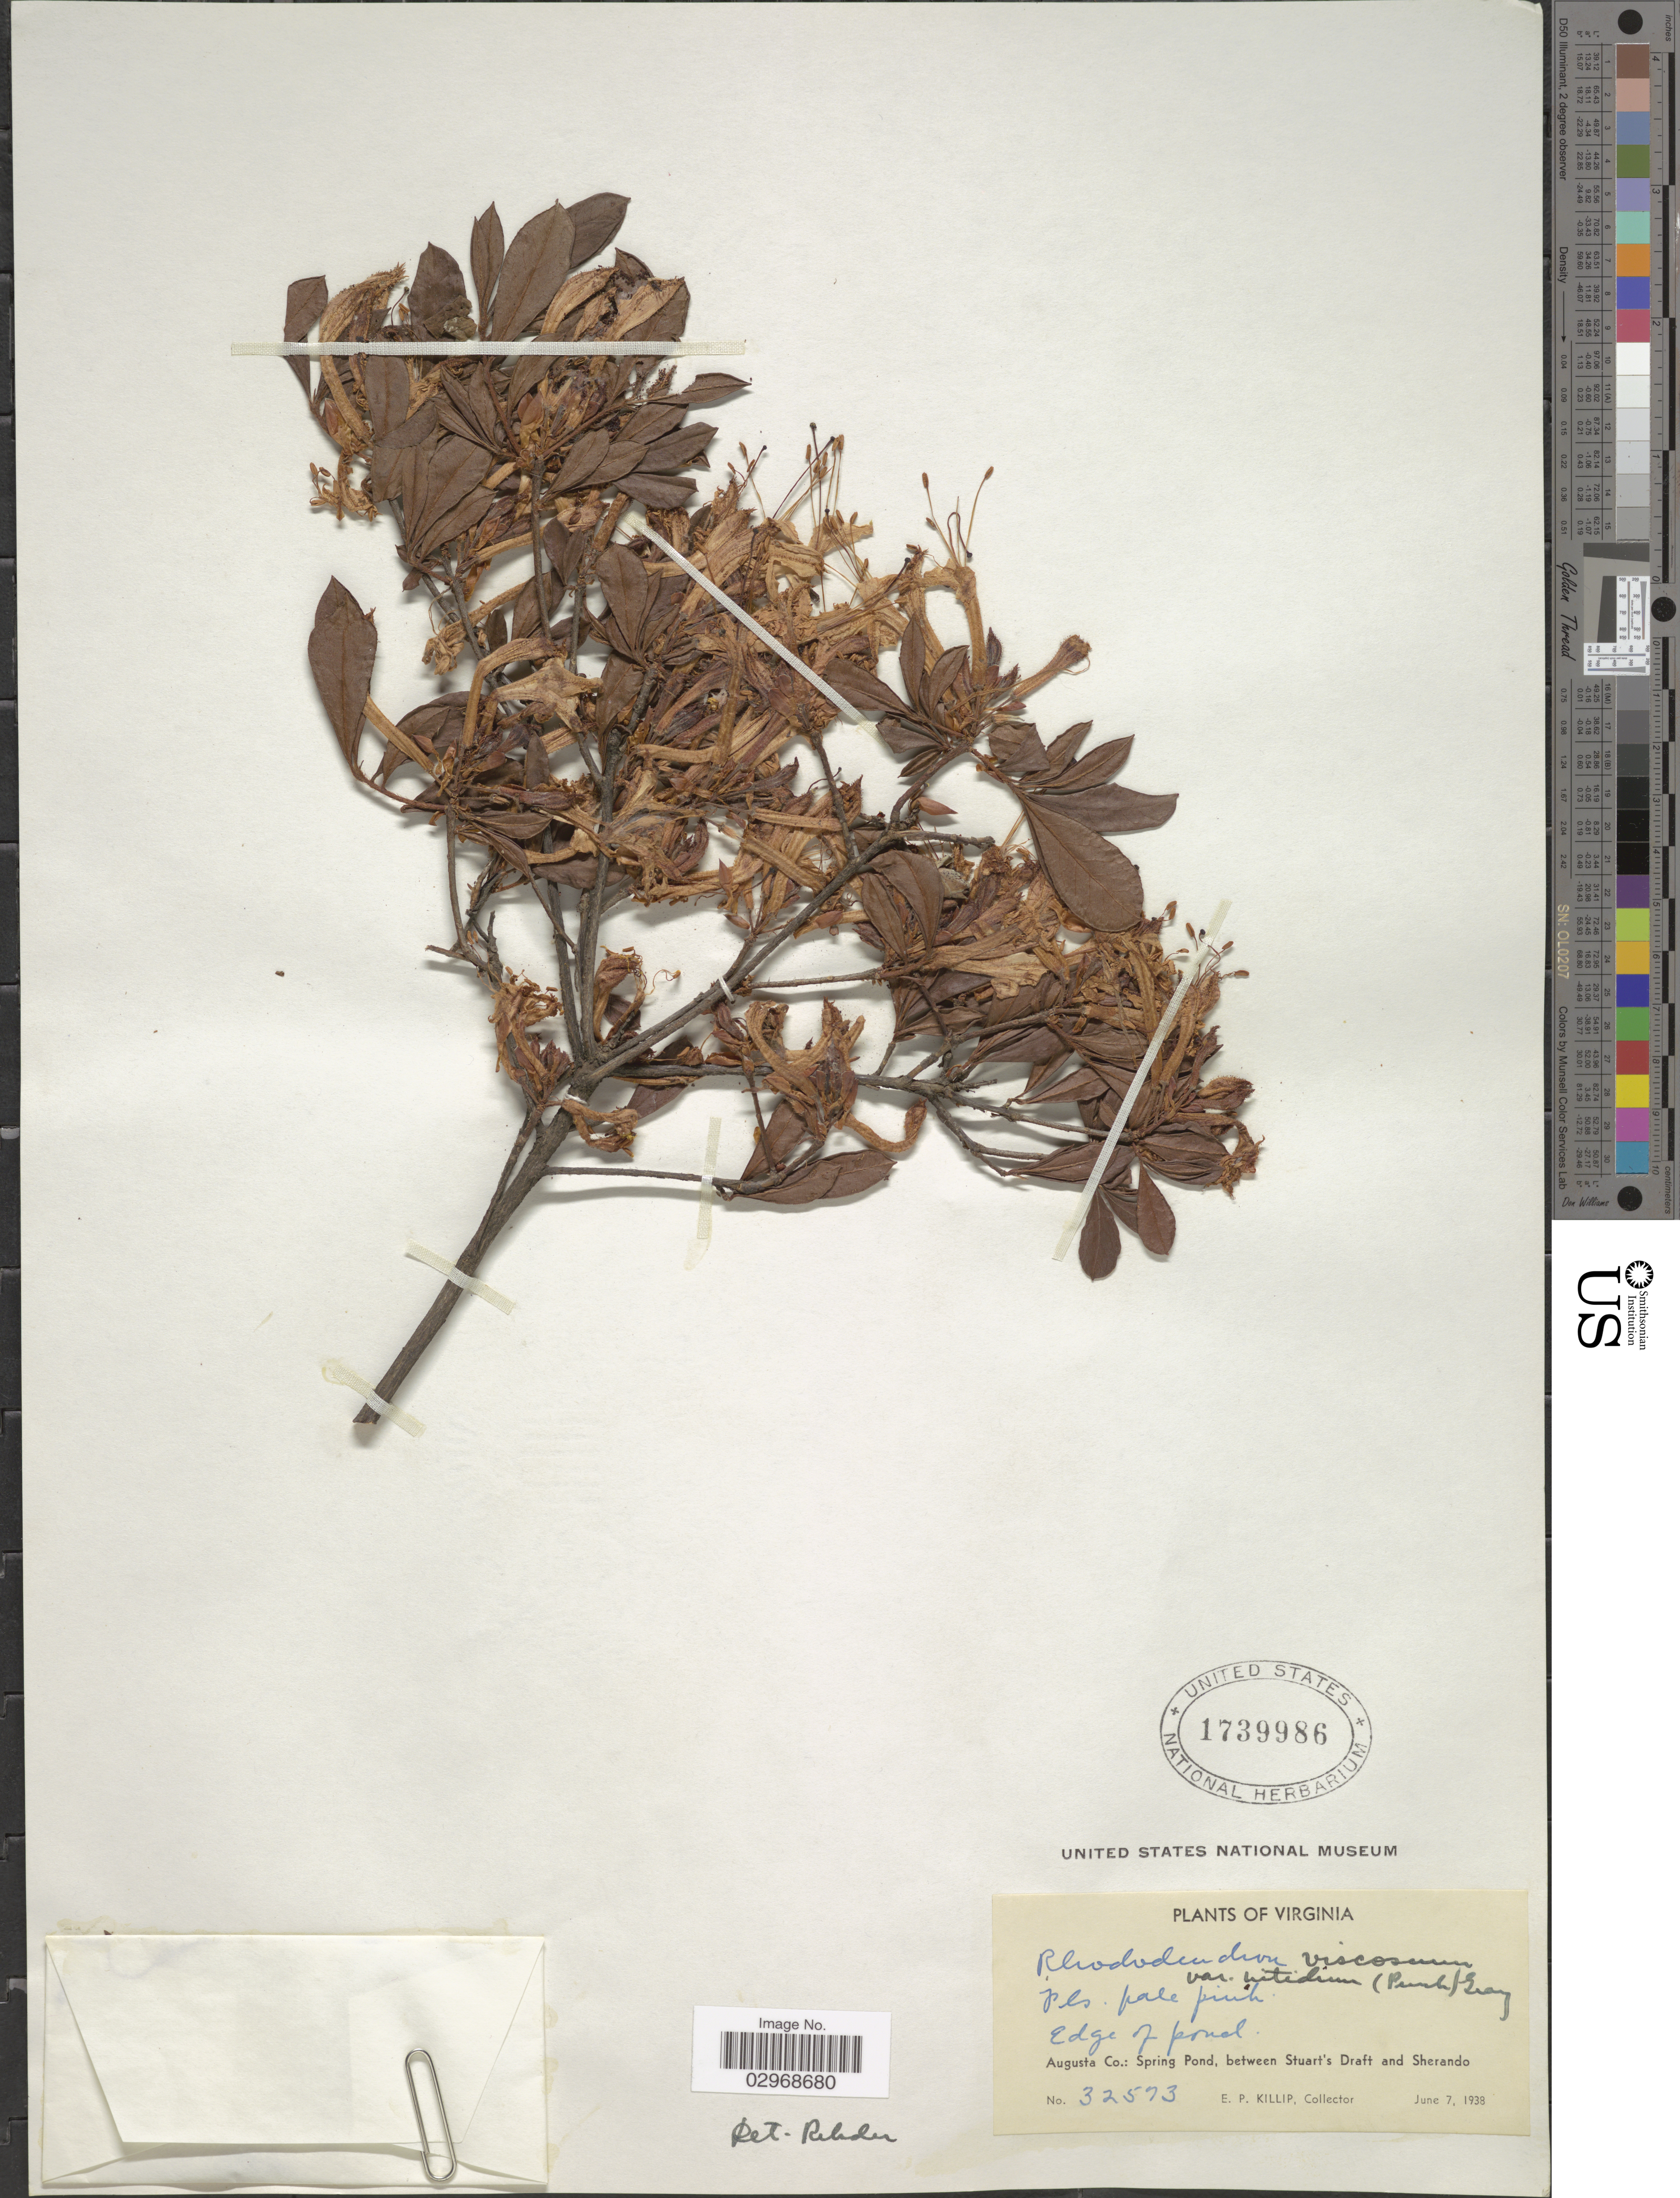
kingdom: Plantae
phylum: Tracheophyta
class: Magnoliopsida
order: Ericales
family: Ericaceae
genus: Rhododendron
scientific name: Rhododendron viscosum var. nitidum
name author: (Pursh) A. Gray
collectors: E. P. Killip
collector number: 32573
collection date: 1938-06-07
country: United States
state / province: Virginia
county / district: Augusta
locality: Augusta Co.: Spring Pond, between Stuart's Draft and Sherando.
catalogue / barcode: US 1739986